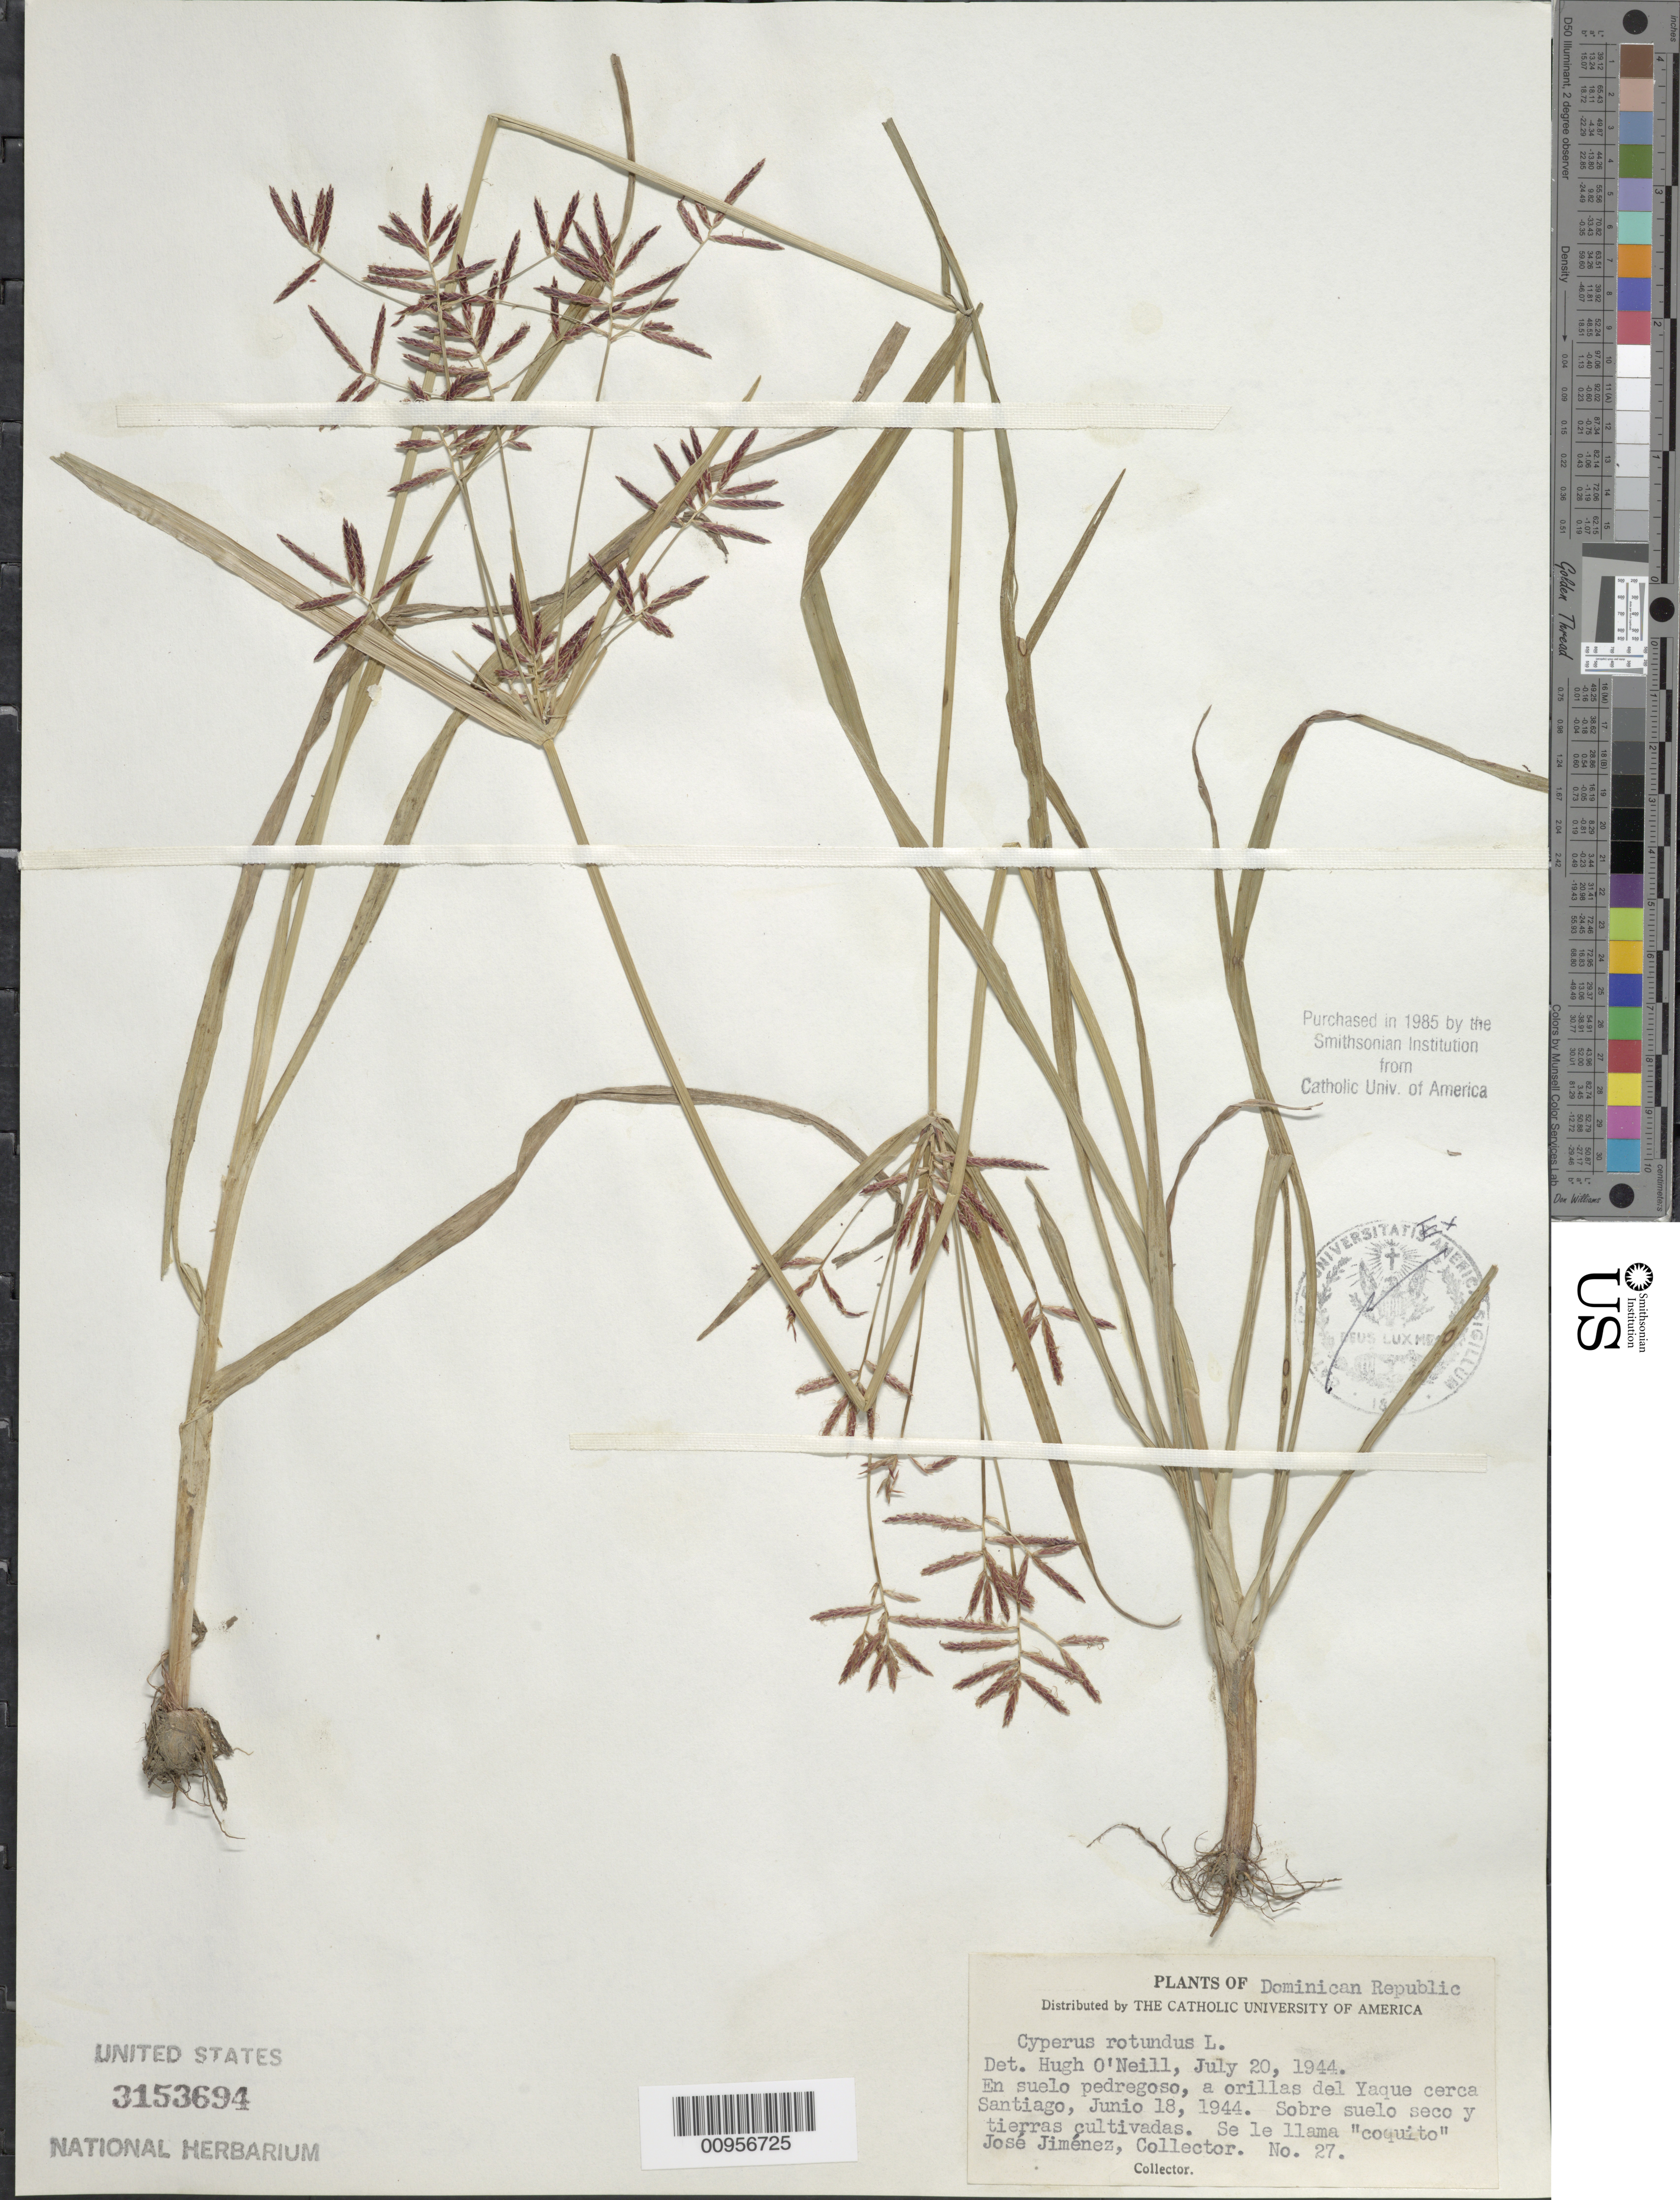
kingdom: Plantae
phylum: Tracheophyta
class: Liliopsida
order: Poales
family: Cyperaceae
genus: Cyperus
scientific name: Cyperus rotundus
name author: L.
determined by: O'Neill, Hugh T.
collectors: J. J. Jiménez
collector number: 27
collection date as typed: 18 Jun 1944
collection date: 1944-06-18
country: Dominican Republic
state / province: Santiago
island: Hispaniola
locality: A orillas del Yaque cerca Santiago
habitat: En suelo pedregoso, sobre seulo seco y tierras cultivadas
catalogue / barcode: US 3153694